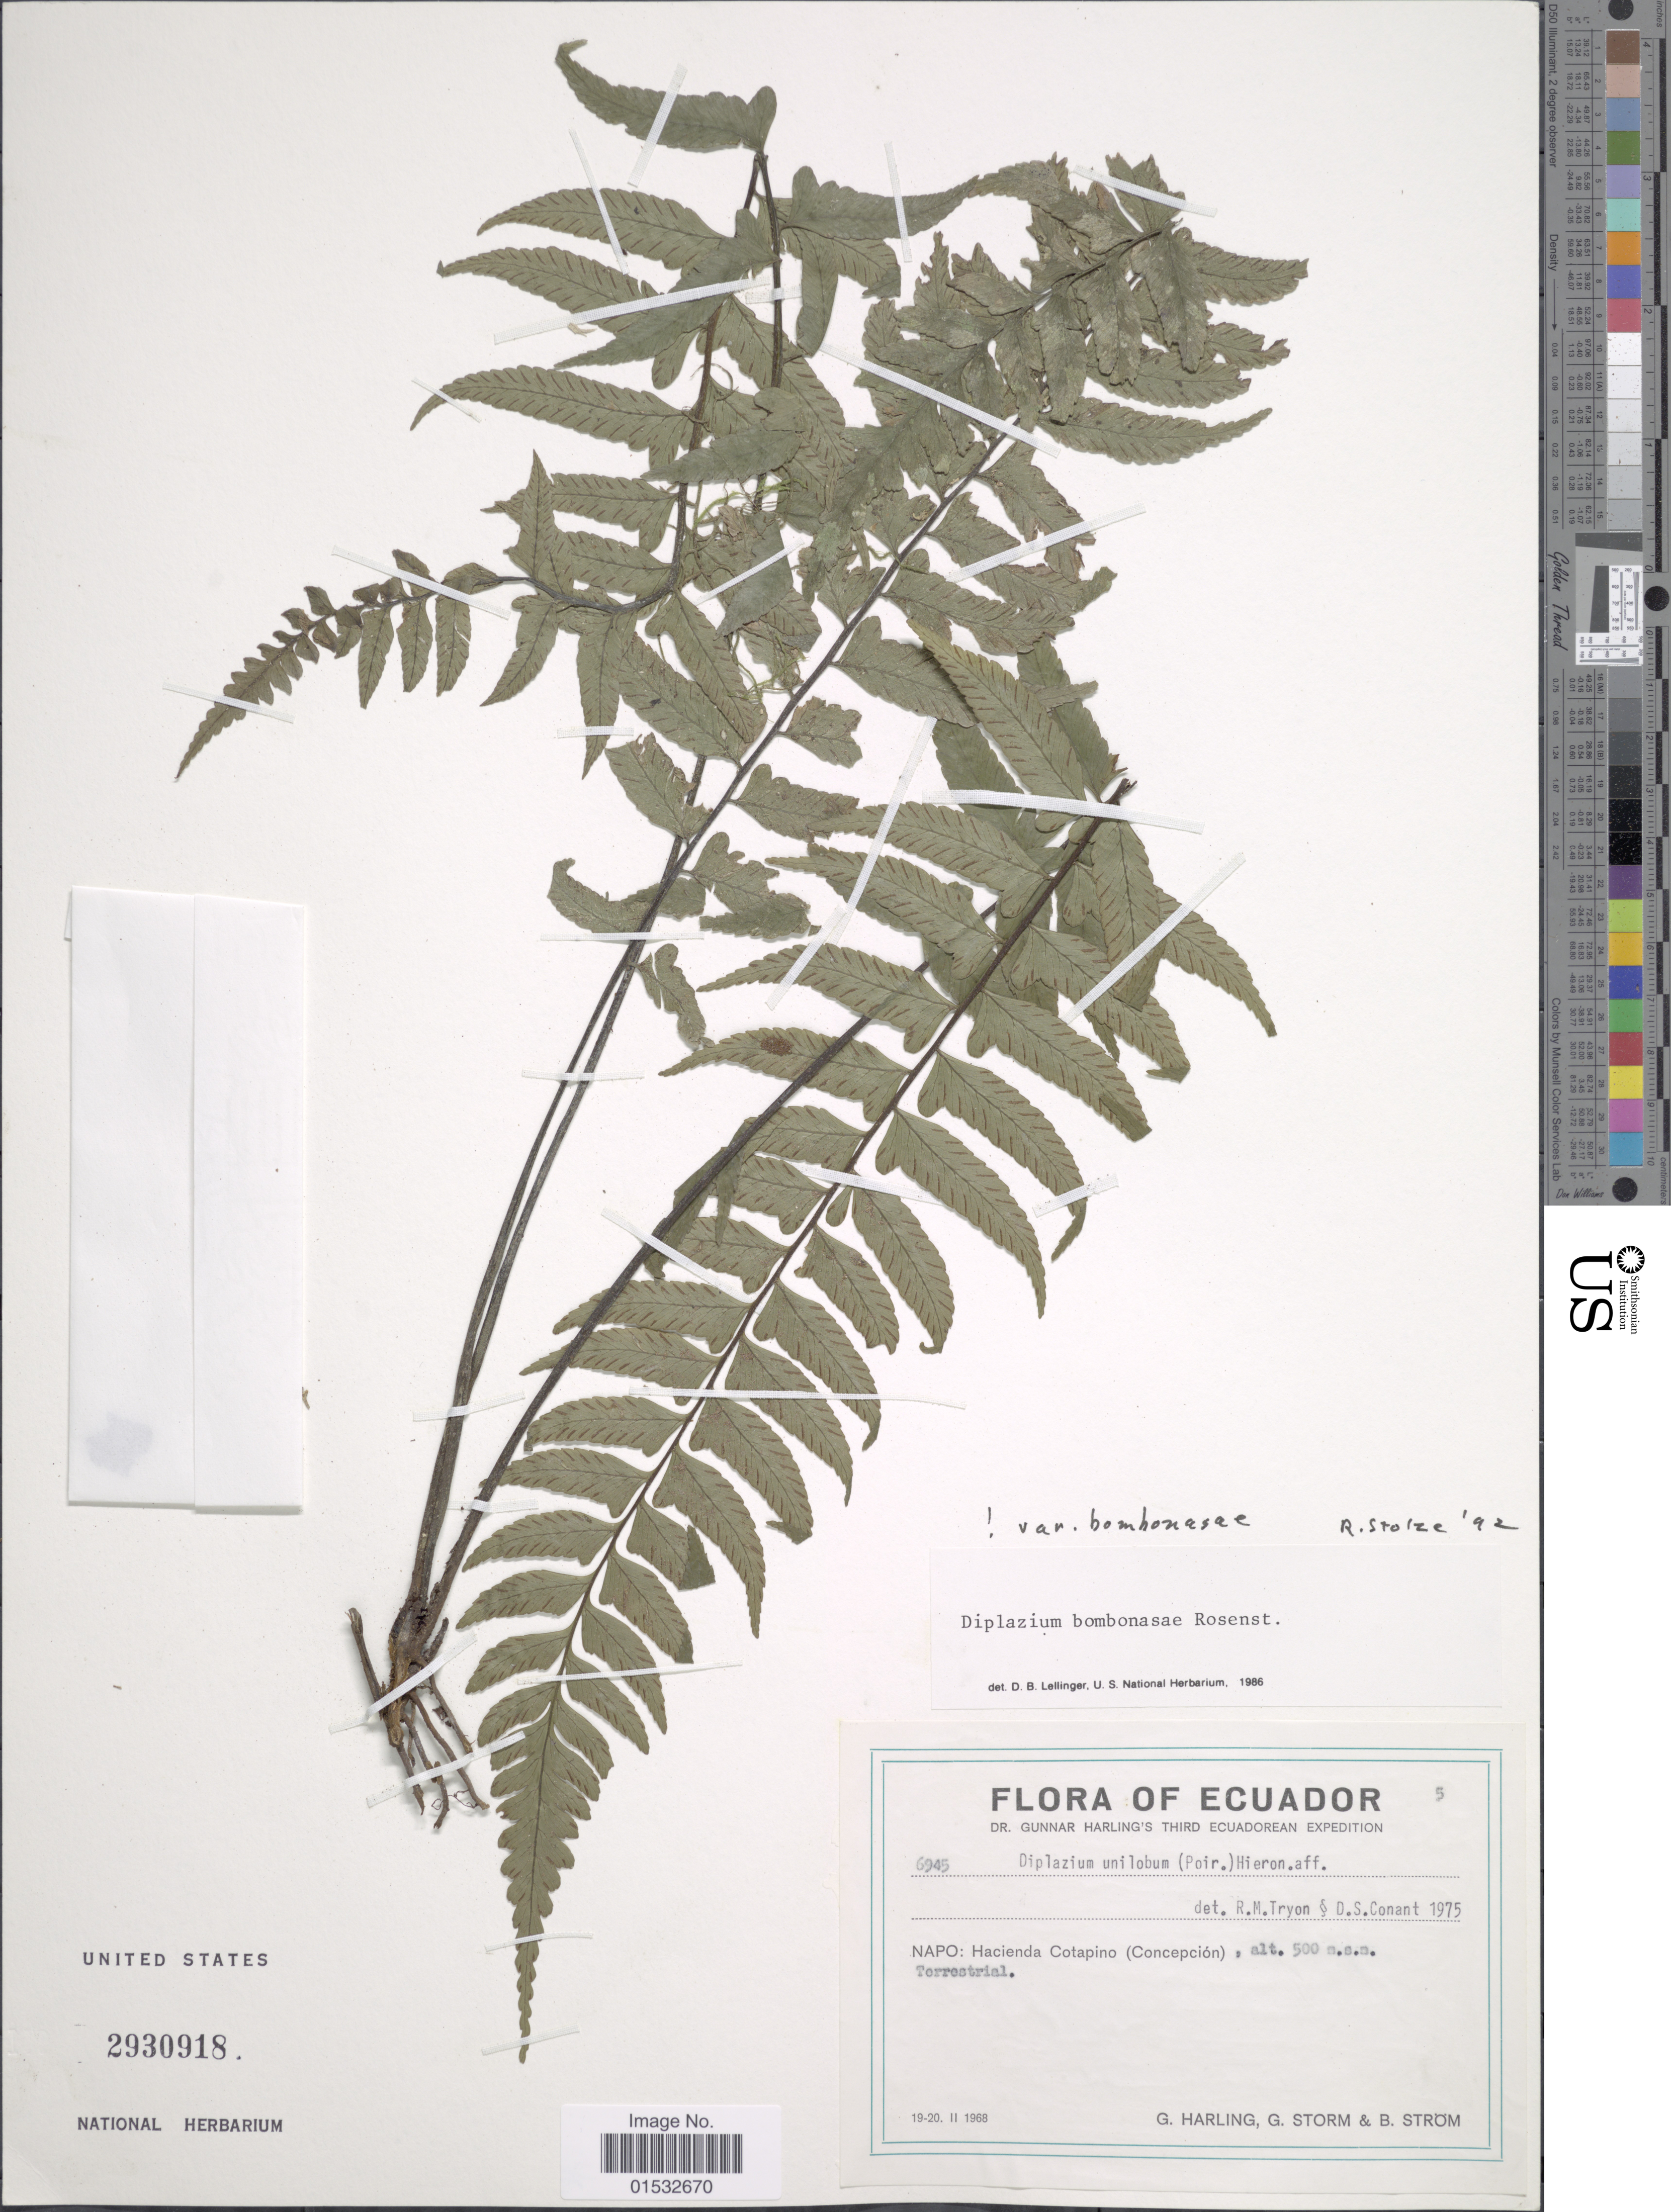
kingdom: Plantae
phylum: Tracheophyta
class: Polypodiopsida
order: Polypodiales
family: Athyriaceae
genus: Diplazium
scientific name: Diplazium bombonasae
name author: Rosenst.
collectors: G. Harling, G. Storm & B. Ström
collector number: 6945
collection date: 1968-11-19/1968-11-20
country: Ecuador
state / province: Napo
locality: Hacienda Cotapino (Concepción)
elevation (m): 500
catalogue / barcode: US 2930918